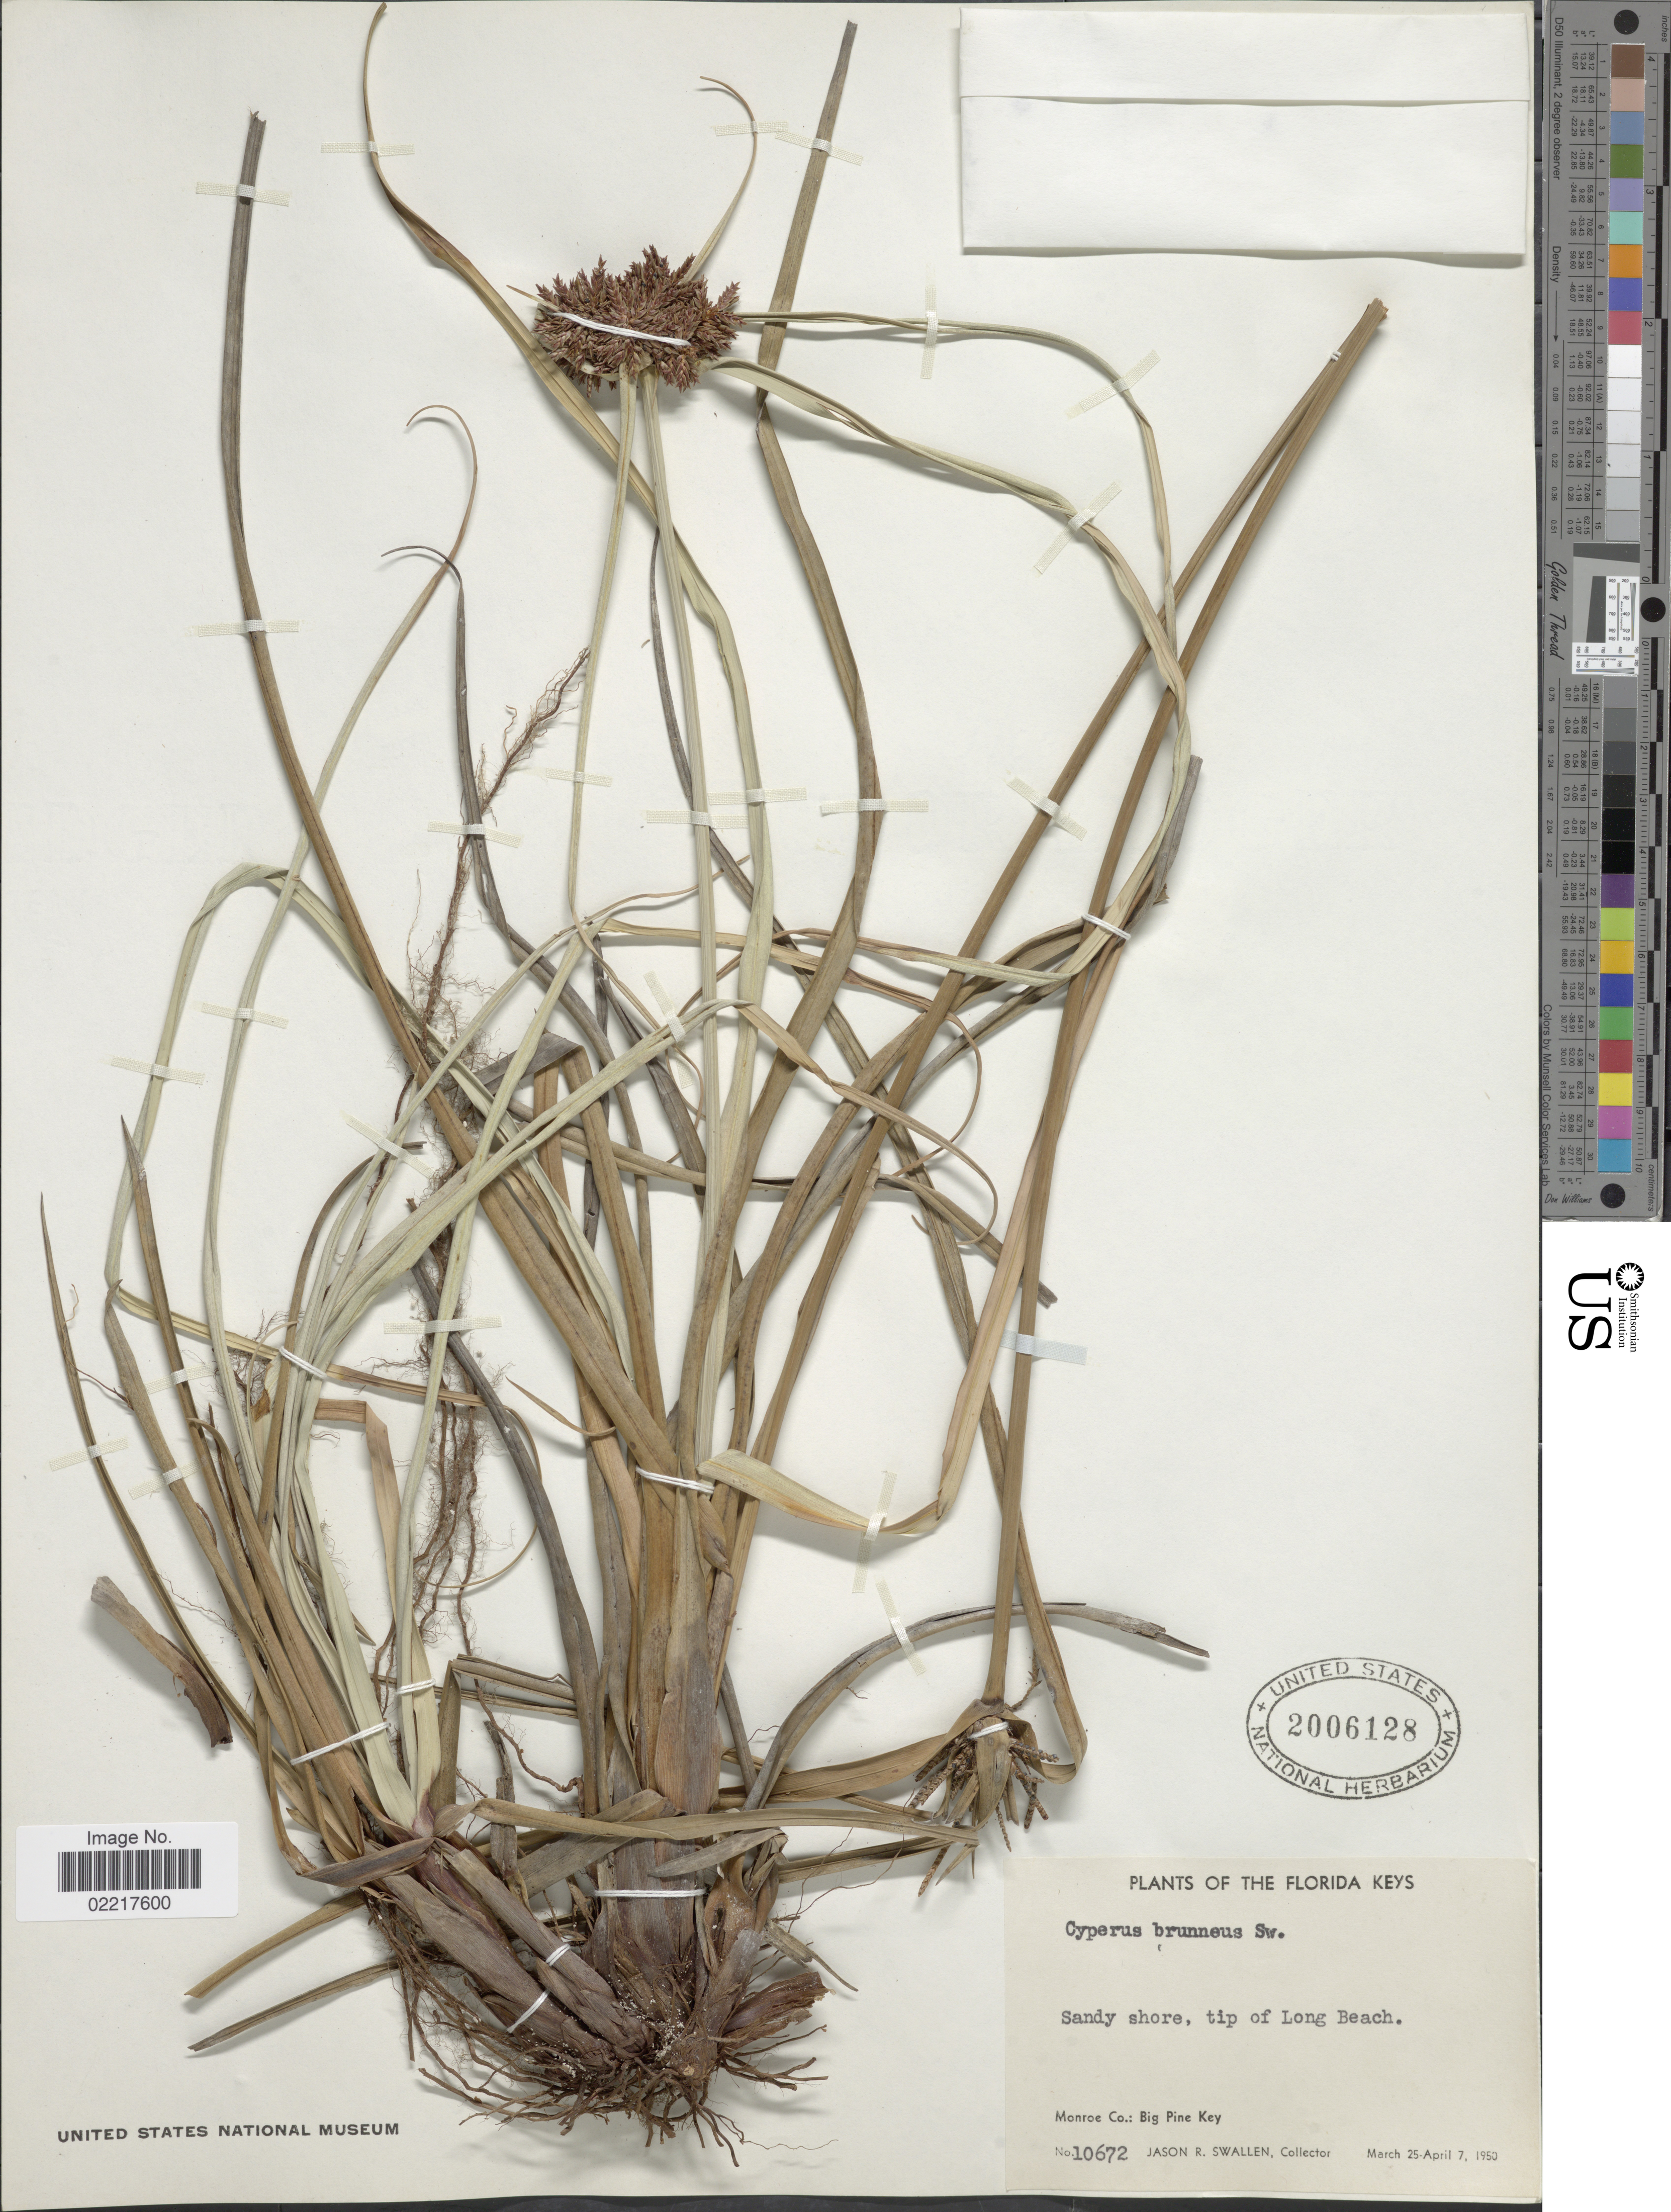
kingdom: Plantae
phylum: Tracheophyta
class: Liliopsida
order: Poales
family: Cyperaceae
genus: Cyperus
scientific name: Cyperus planifolius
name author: Rich.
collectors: J. R. Swallen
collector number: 10672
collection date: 1950-03-25/1950-04-07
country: United States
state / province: Florida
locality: The Florida Keys, Sandy shore, tip of Long Beach, Monroe County.: Big Pine Key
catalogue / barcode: US 2006128